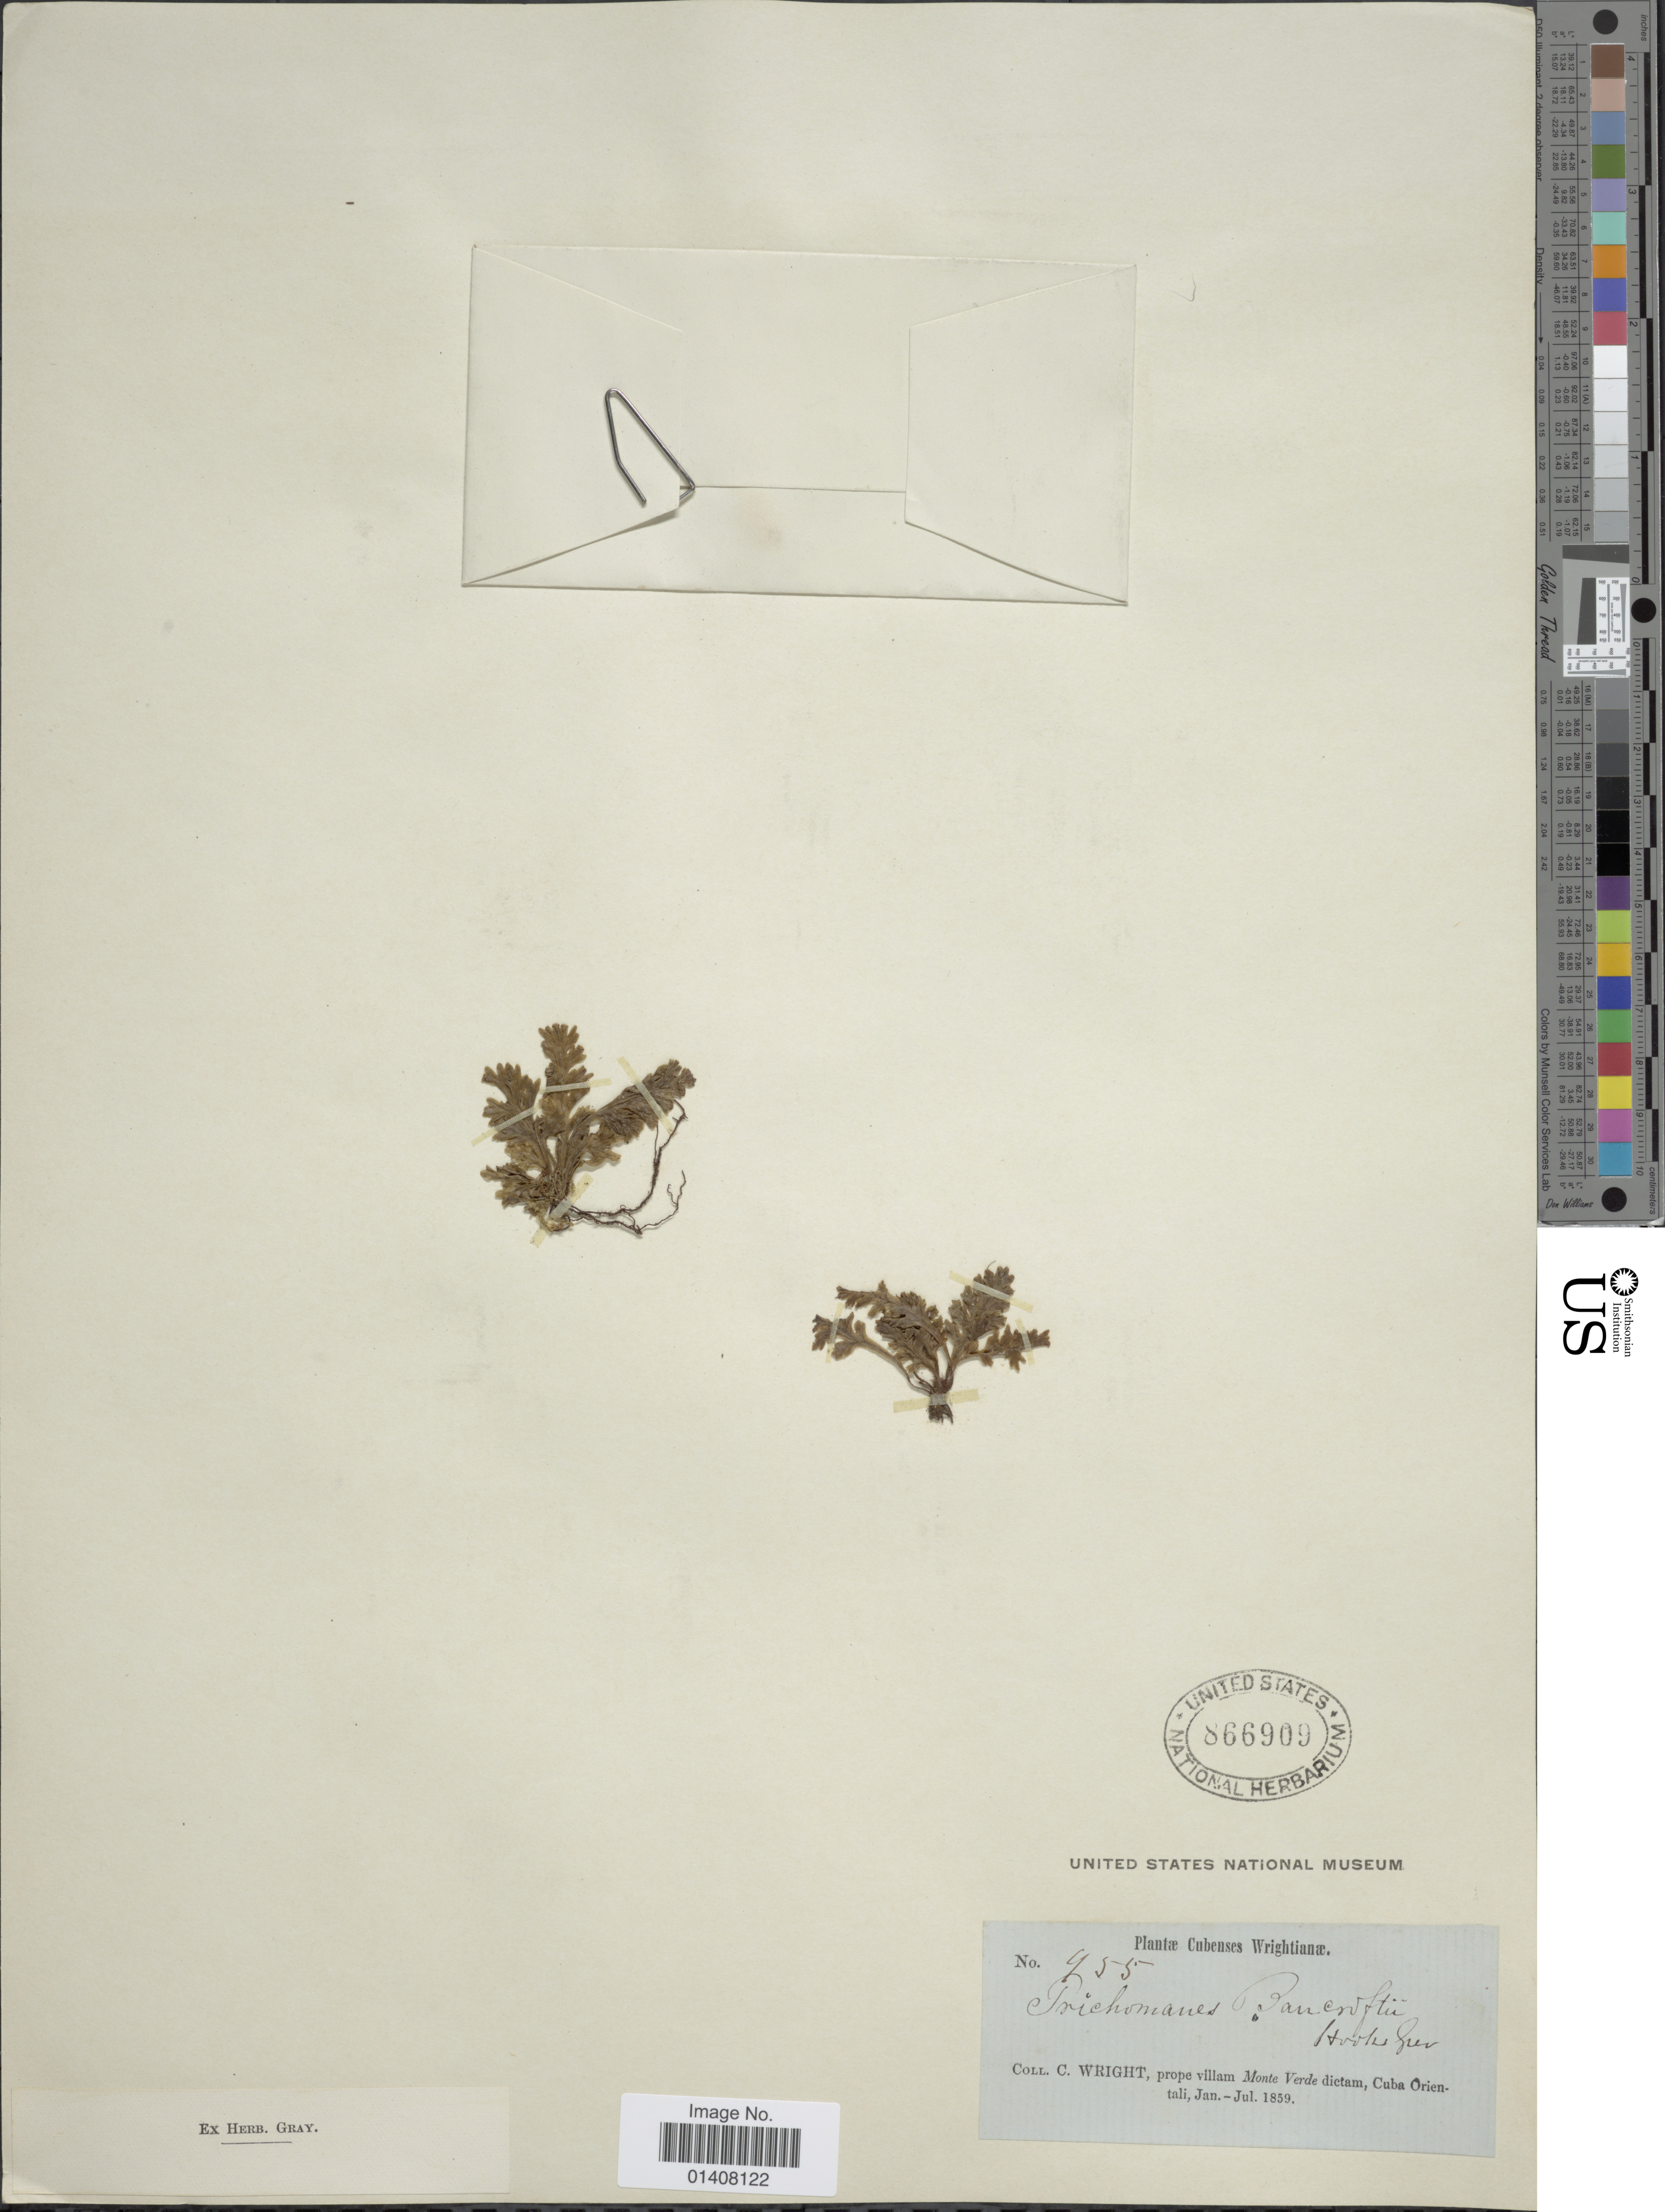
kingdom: Plantae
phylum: Tracheophyta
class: Polypodiopsida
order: Hymenophyllales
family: Hymenophyllaceae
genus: Trichomanes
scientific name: Trichomanes holopterum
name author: Kunze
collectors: C. Wright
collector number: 455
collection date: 1859-01/1859-07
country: Cuba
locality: Prope villam Monte Verde dictam, Cuba Orientali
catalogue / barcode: US 866909